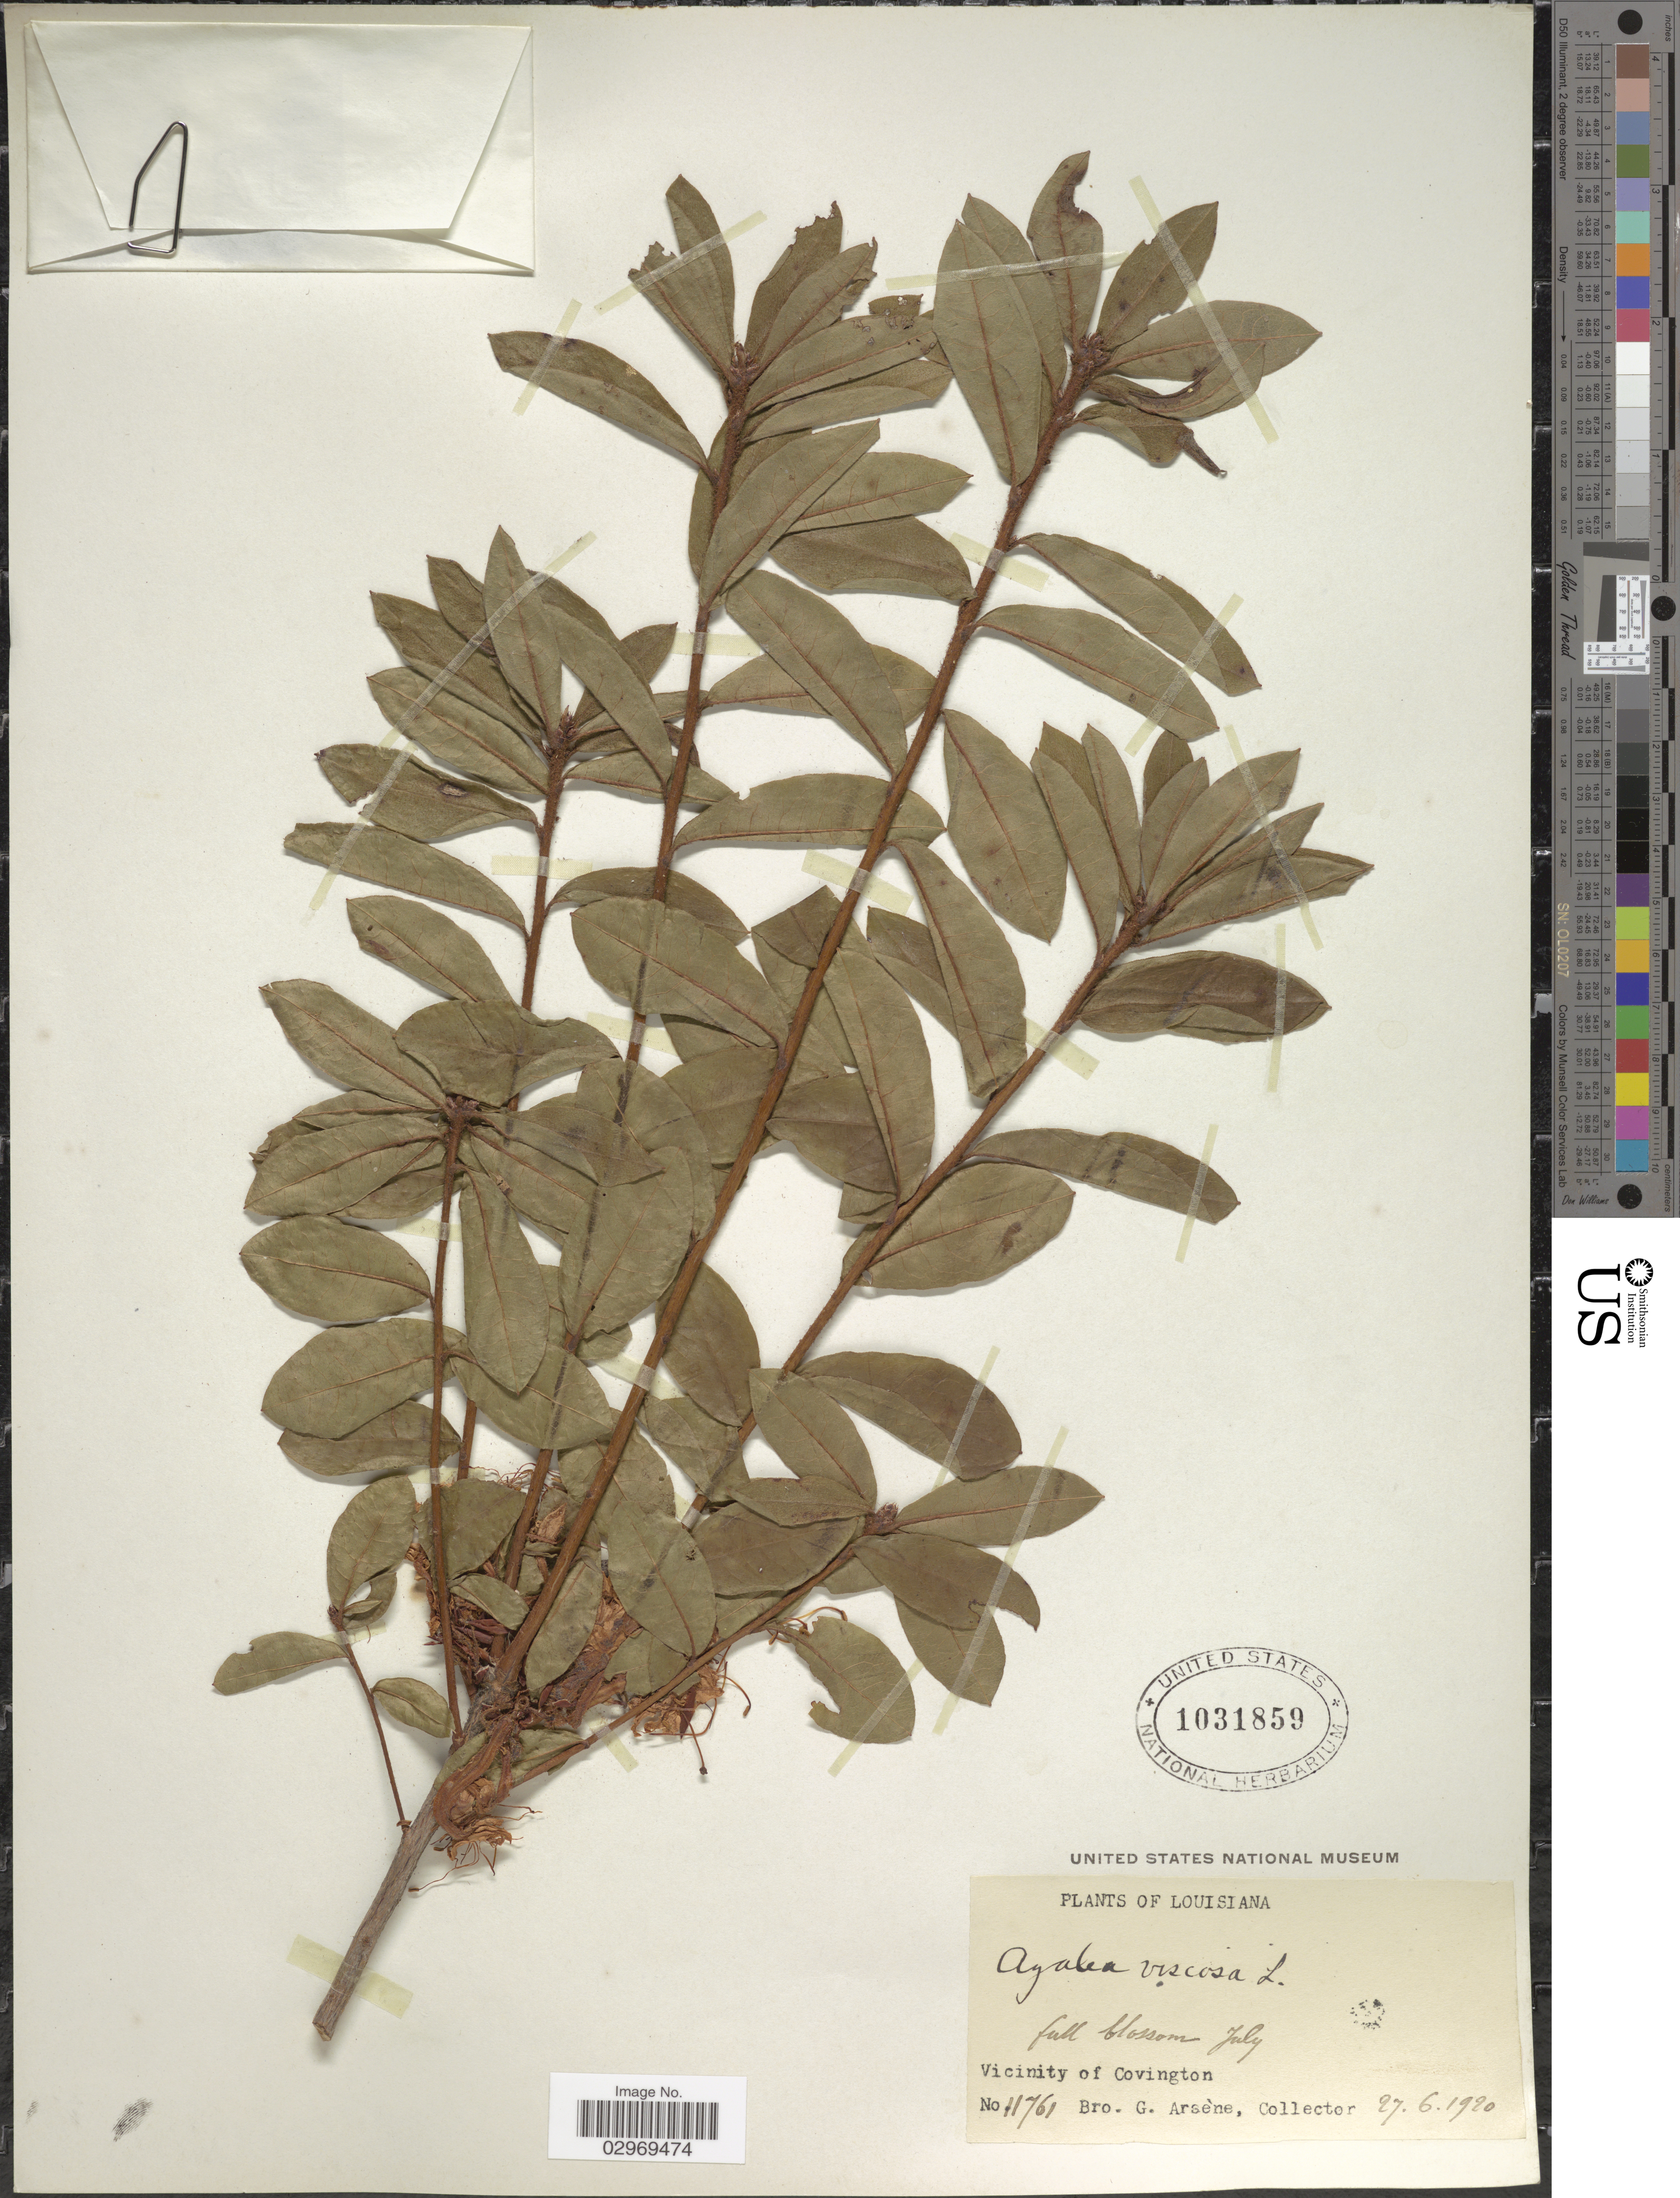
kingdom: Plantae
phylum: Tracheophyta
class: Magnoliopsida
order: Ericales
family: Ericaceae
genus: Rhododendron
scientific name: Rhododendron viscosum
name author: (L.) Torr.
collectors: Bro. G. Arsène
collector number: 11761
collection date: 1920-06-27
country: United States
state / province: Louisiana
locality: Vicinity of Covington.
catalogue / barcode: US 1031859